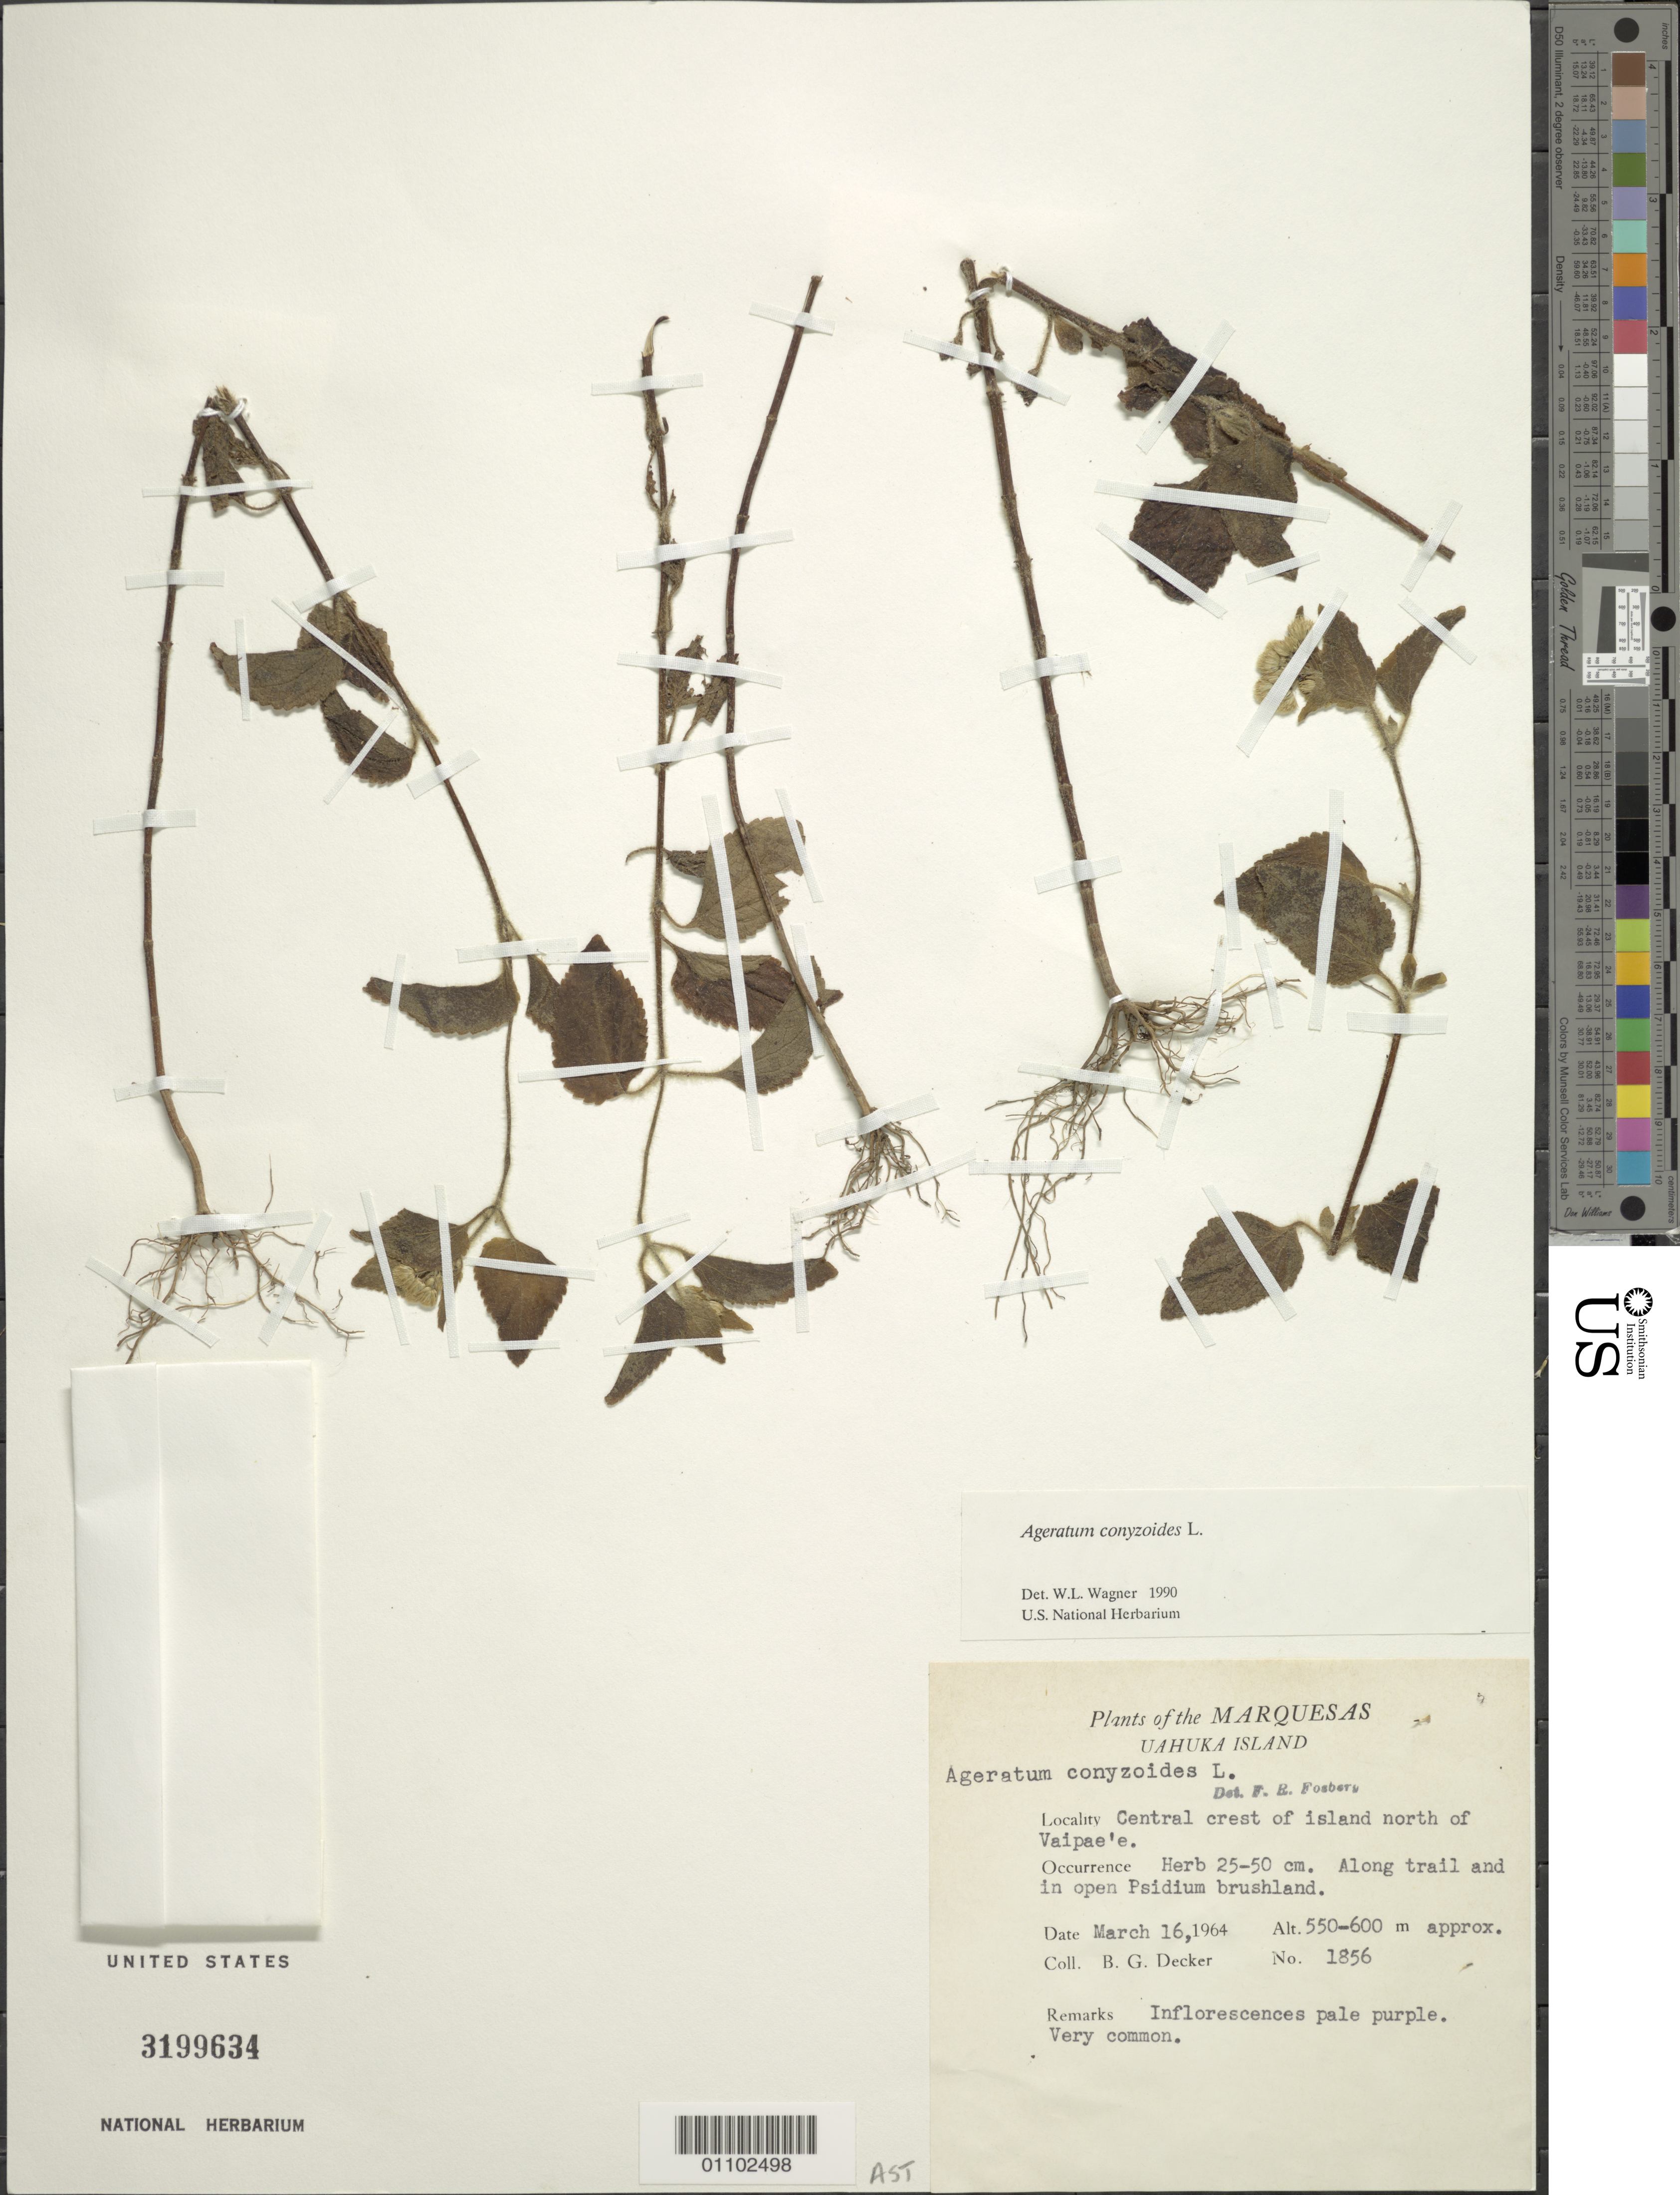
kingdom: Plantae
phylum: Tracheophyta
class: Magnoliopsida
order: Asterales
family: Asteraceae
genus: Ageratum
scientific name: Ageratum conyzoides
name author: L.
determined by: Wagner, W. L., (BOT), Smithsonian Institution - National Museum of Natural History (UNITED STATES)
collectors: B. G. Decker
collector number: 1856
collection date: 1964-03-16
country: French Polynesia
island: Ua Huka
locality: central crest of island N of Vaipae'e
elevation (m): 550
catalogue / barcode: US 31996344